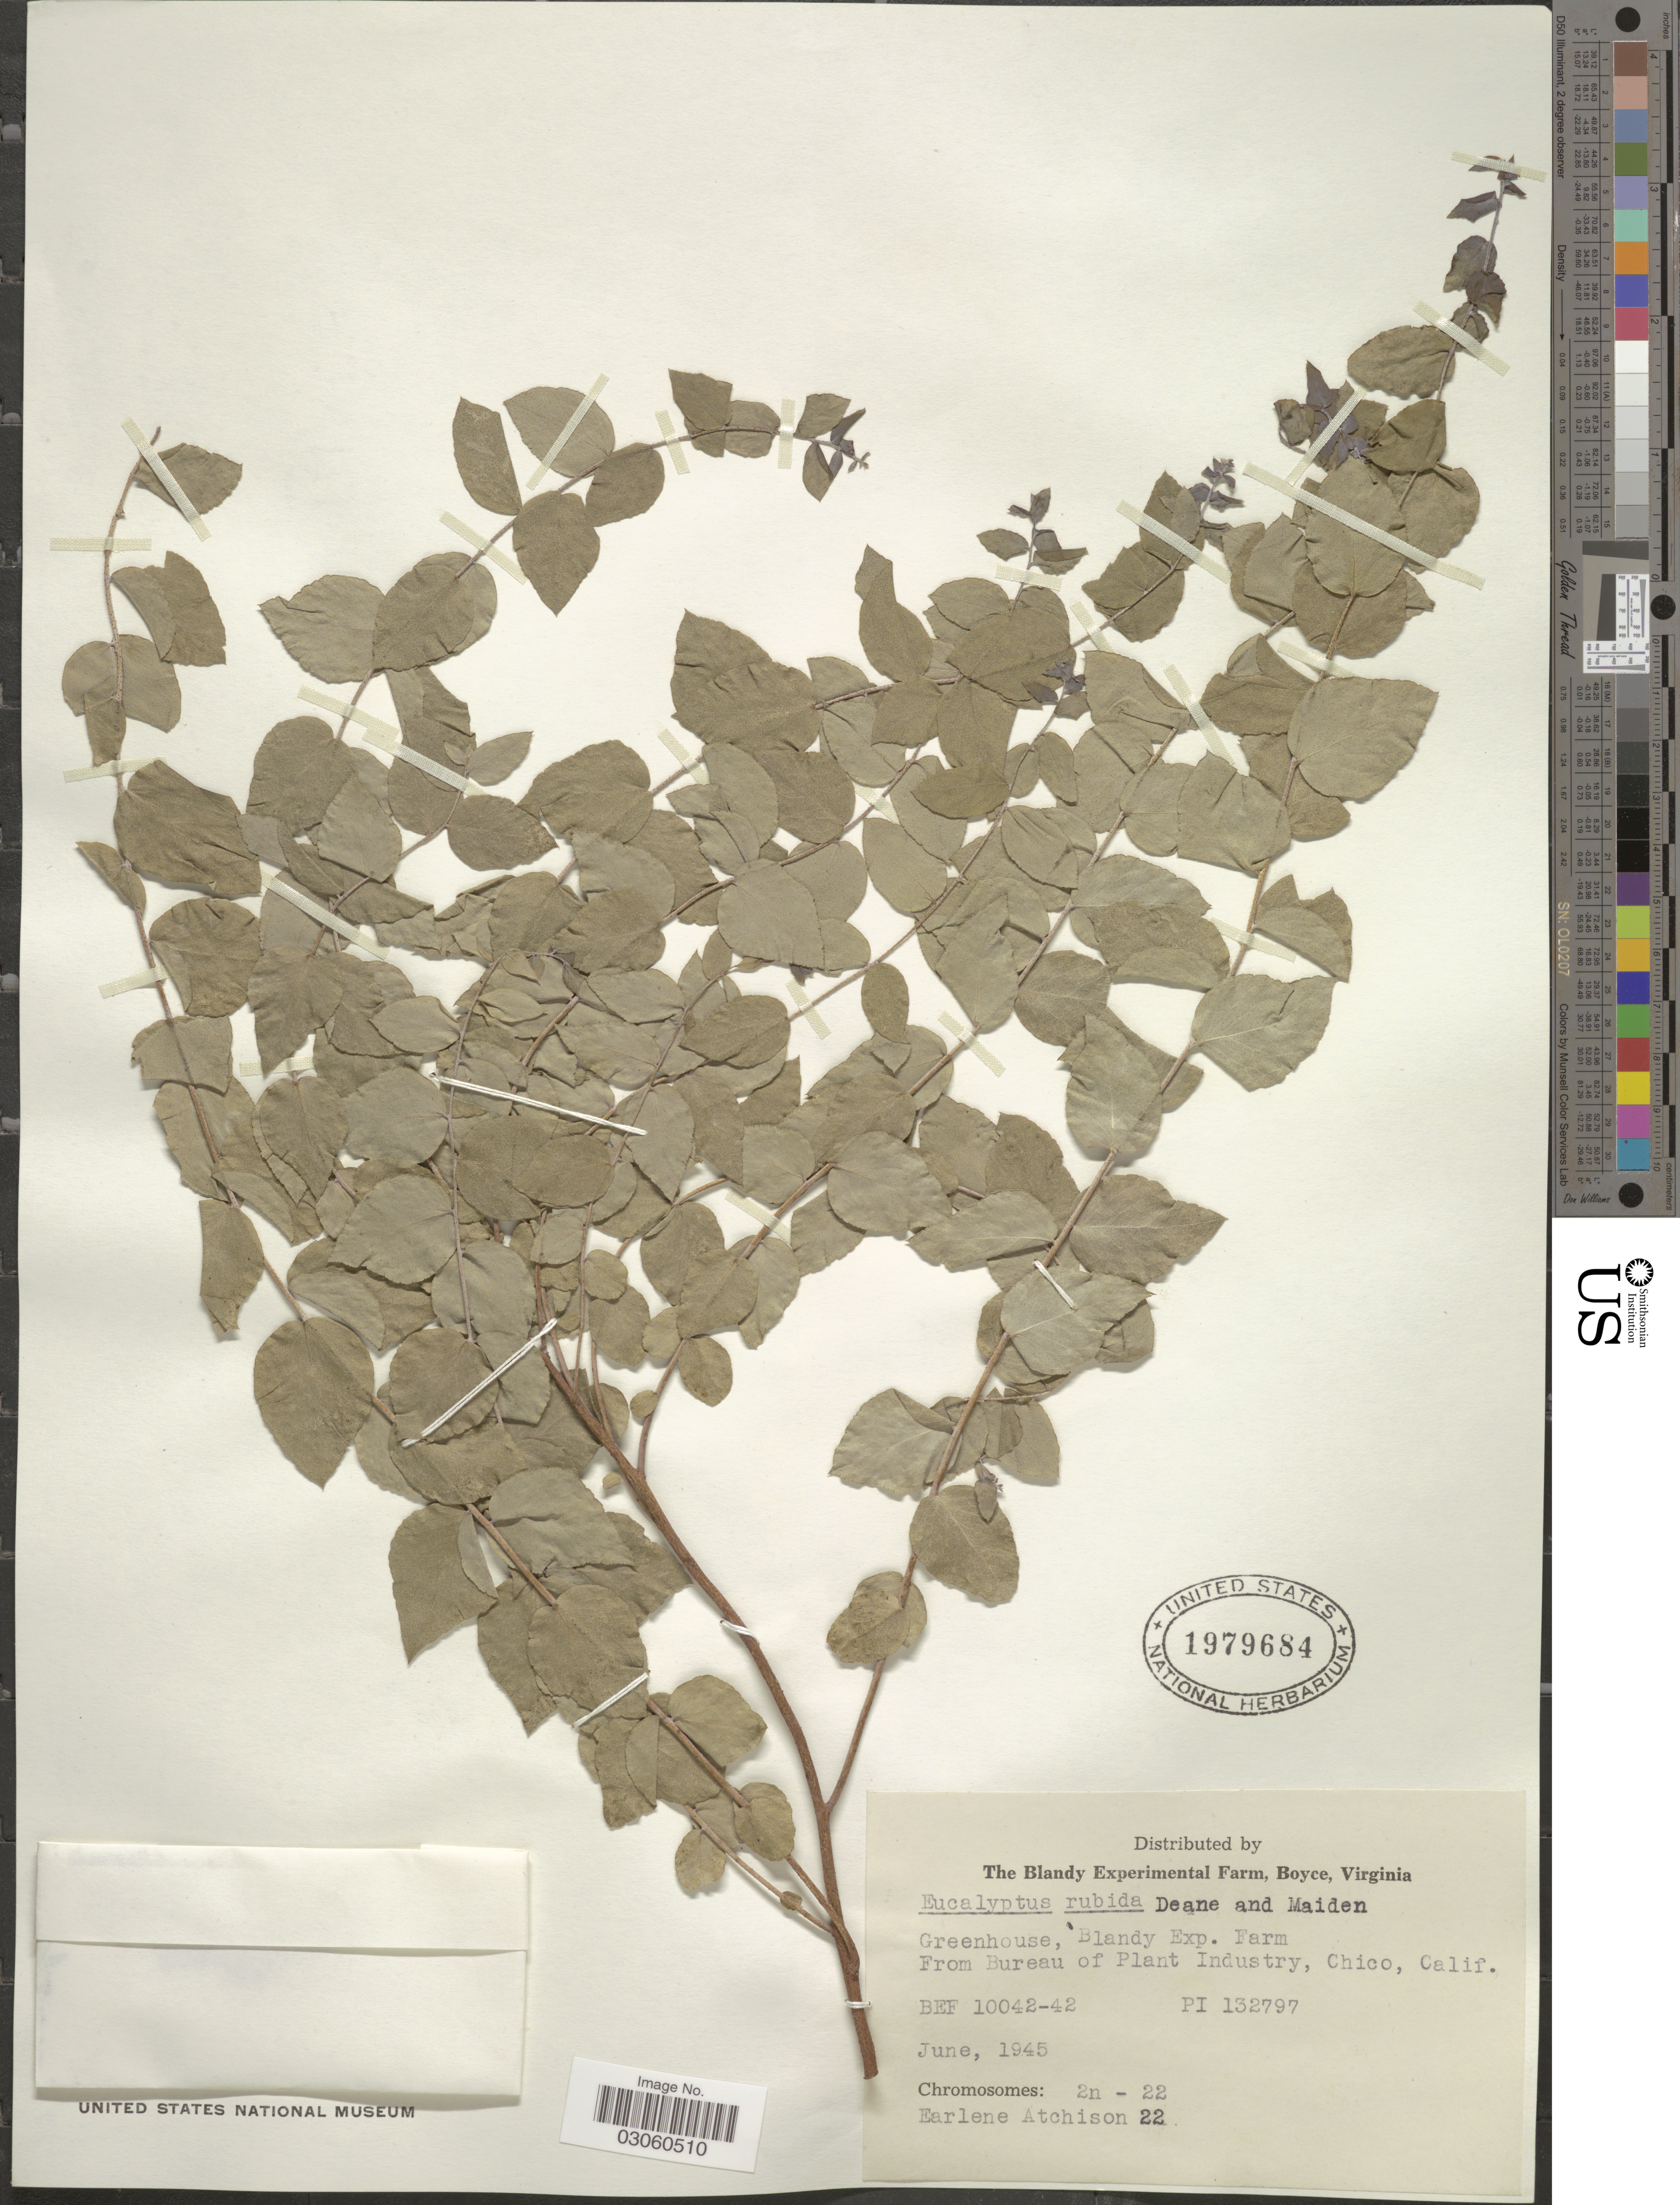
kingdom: Plantae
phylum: Tracheophyta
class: Magnoliopsida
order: Myrtales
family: Myrtaceae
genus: Eucalyptus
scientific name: Eucalyptus rubida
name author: H. Deane & Maiden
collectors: E. Atchison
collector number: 22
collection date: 1945-06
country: United States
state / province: Virginia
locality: The Blandy Experimental Farm, Boyce, Virginia.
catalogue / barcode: US 1979684